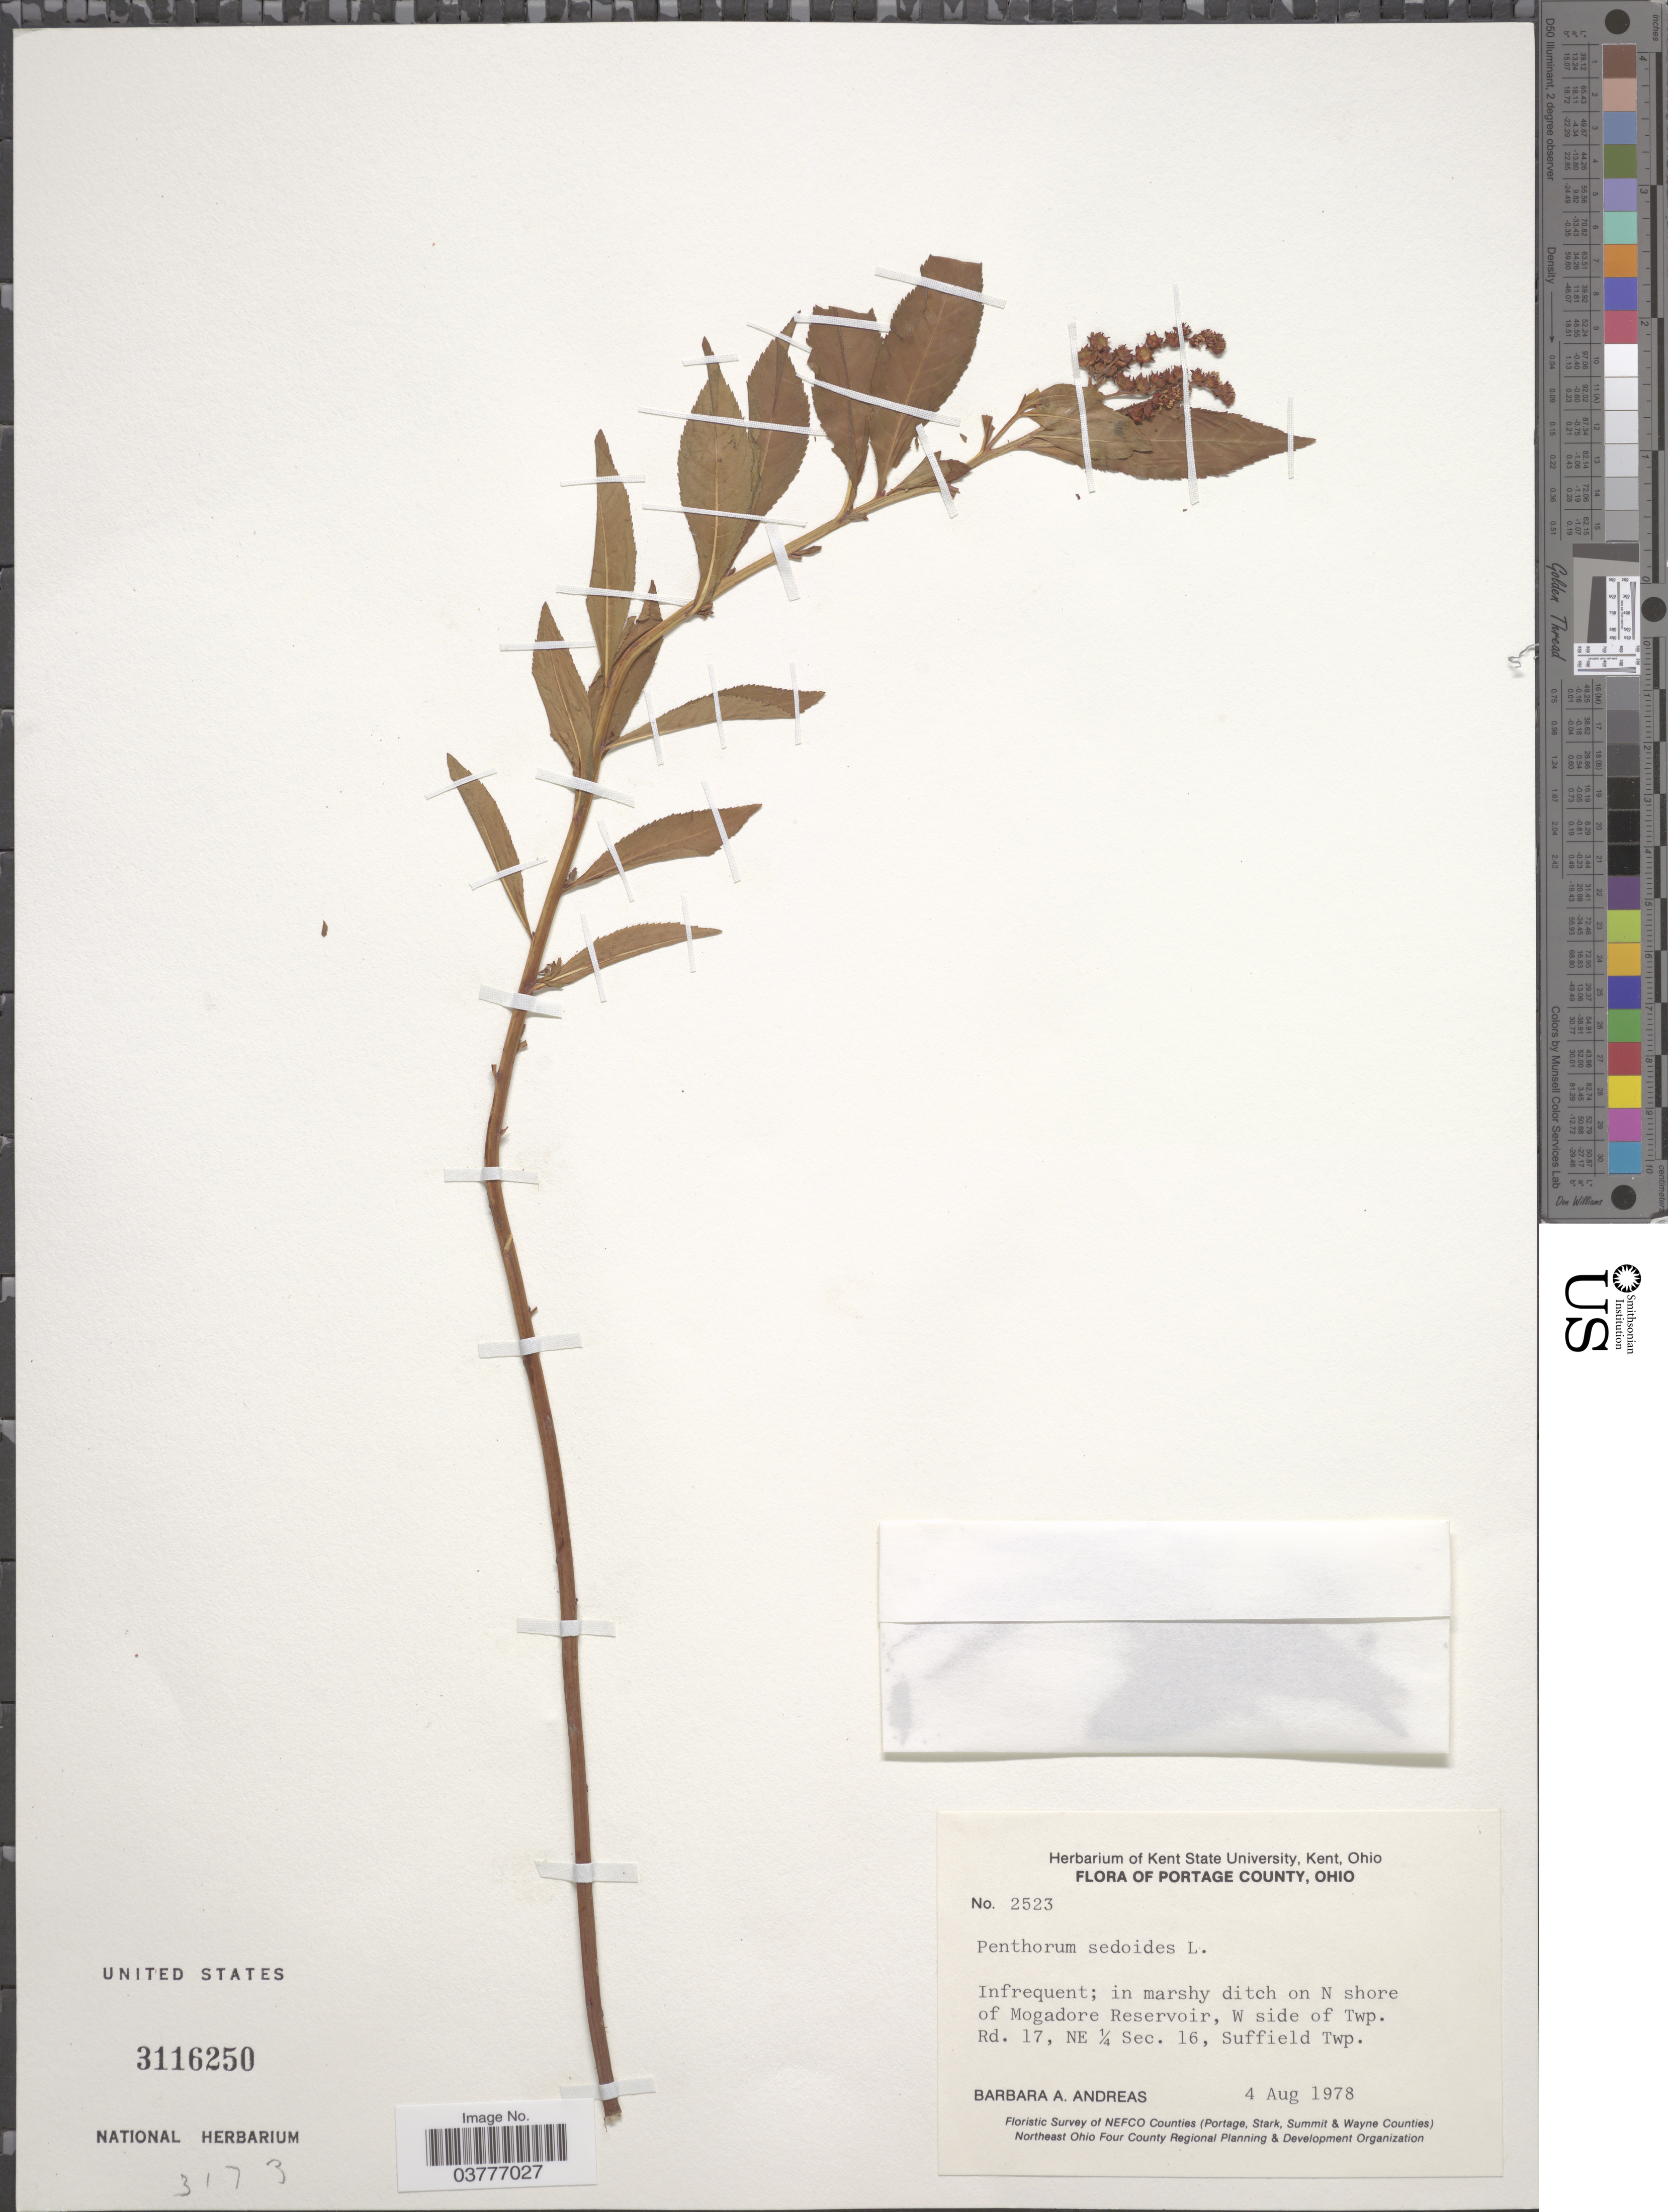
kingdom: Plantae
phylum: Tracheophyta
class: Magnoliopsida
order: Saxifragales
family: Penthoraceae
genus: Penthorum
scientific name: Penthorum sedoides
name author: L.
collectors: B. A. Andreas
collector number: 2523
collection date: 1978-08-04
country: United States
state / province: Ohio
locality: Portage County. Infrequent; in marshy ditch on N shore of Mogadore Reservoir, W side of Twp. Rd. 17, NE ¼ Sec. 16, Suffield Twp.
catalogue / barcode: US 3116250